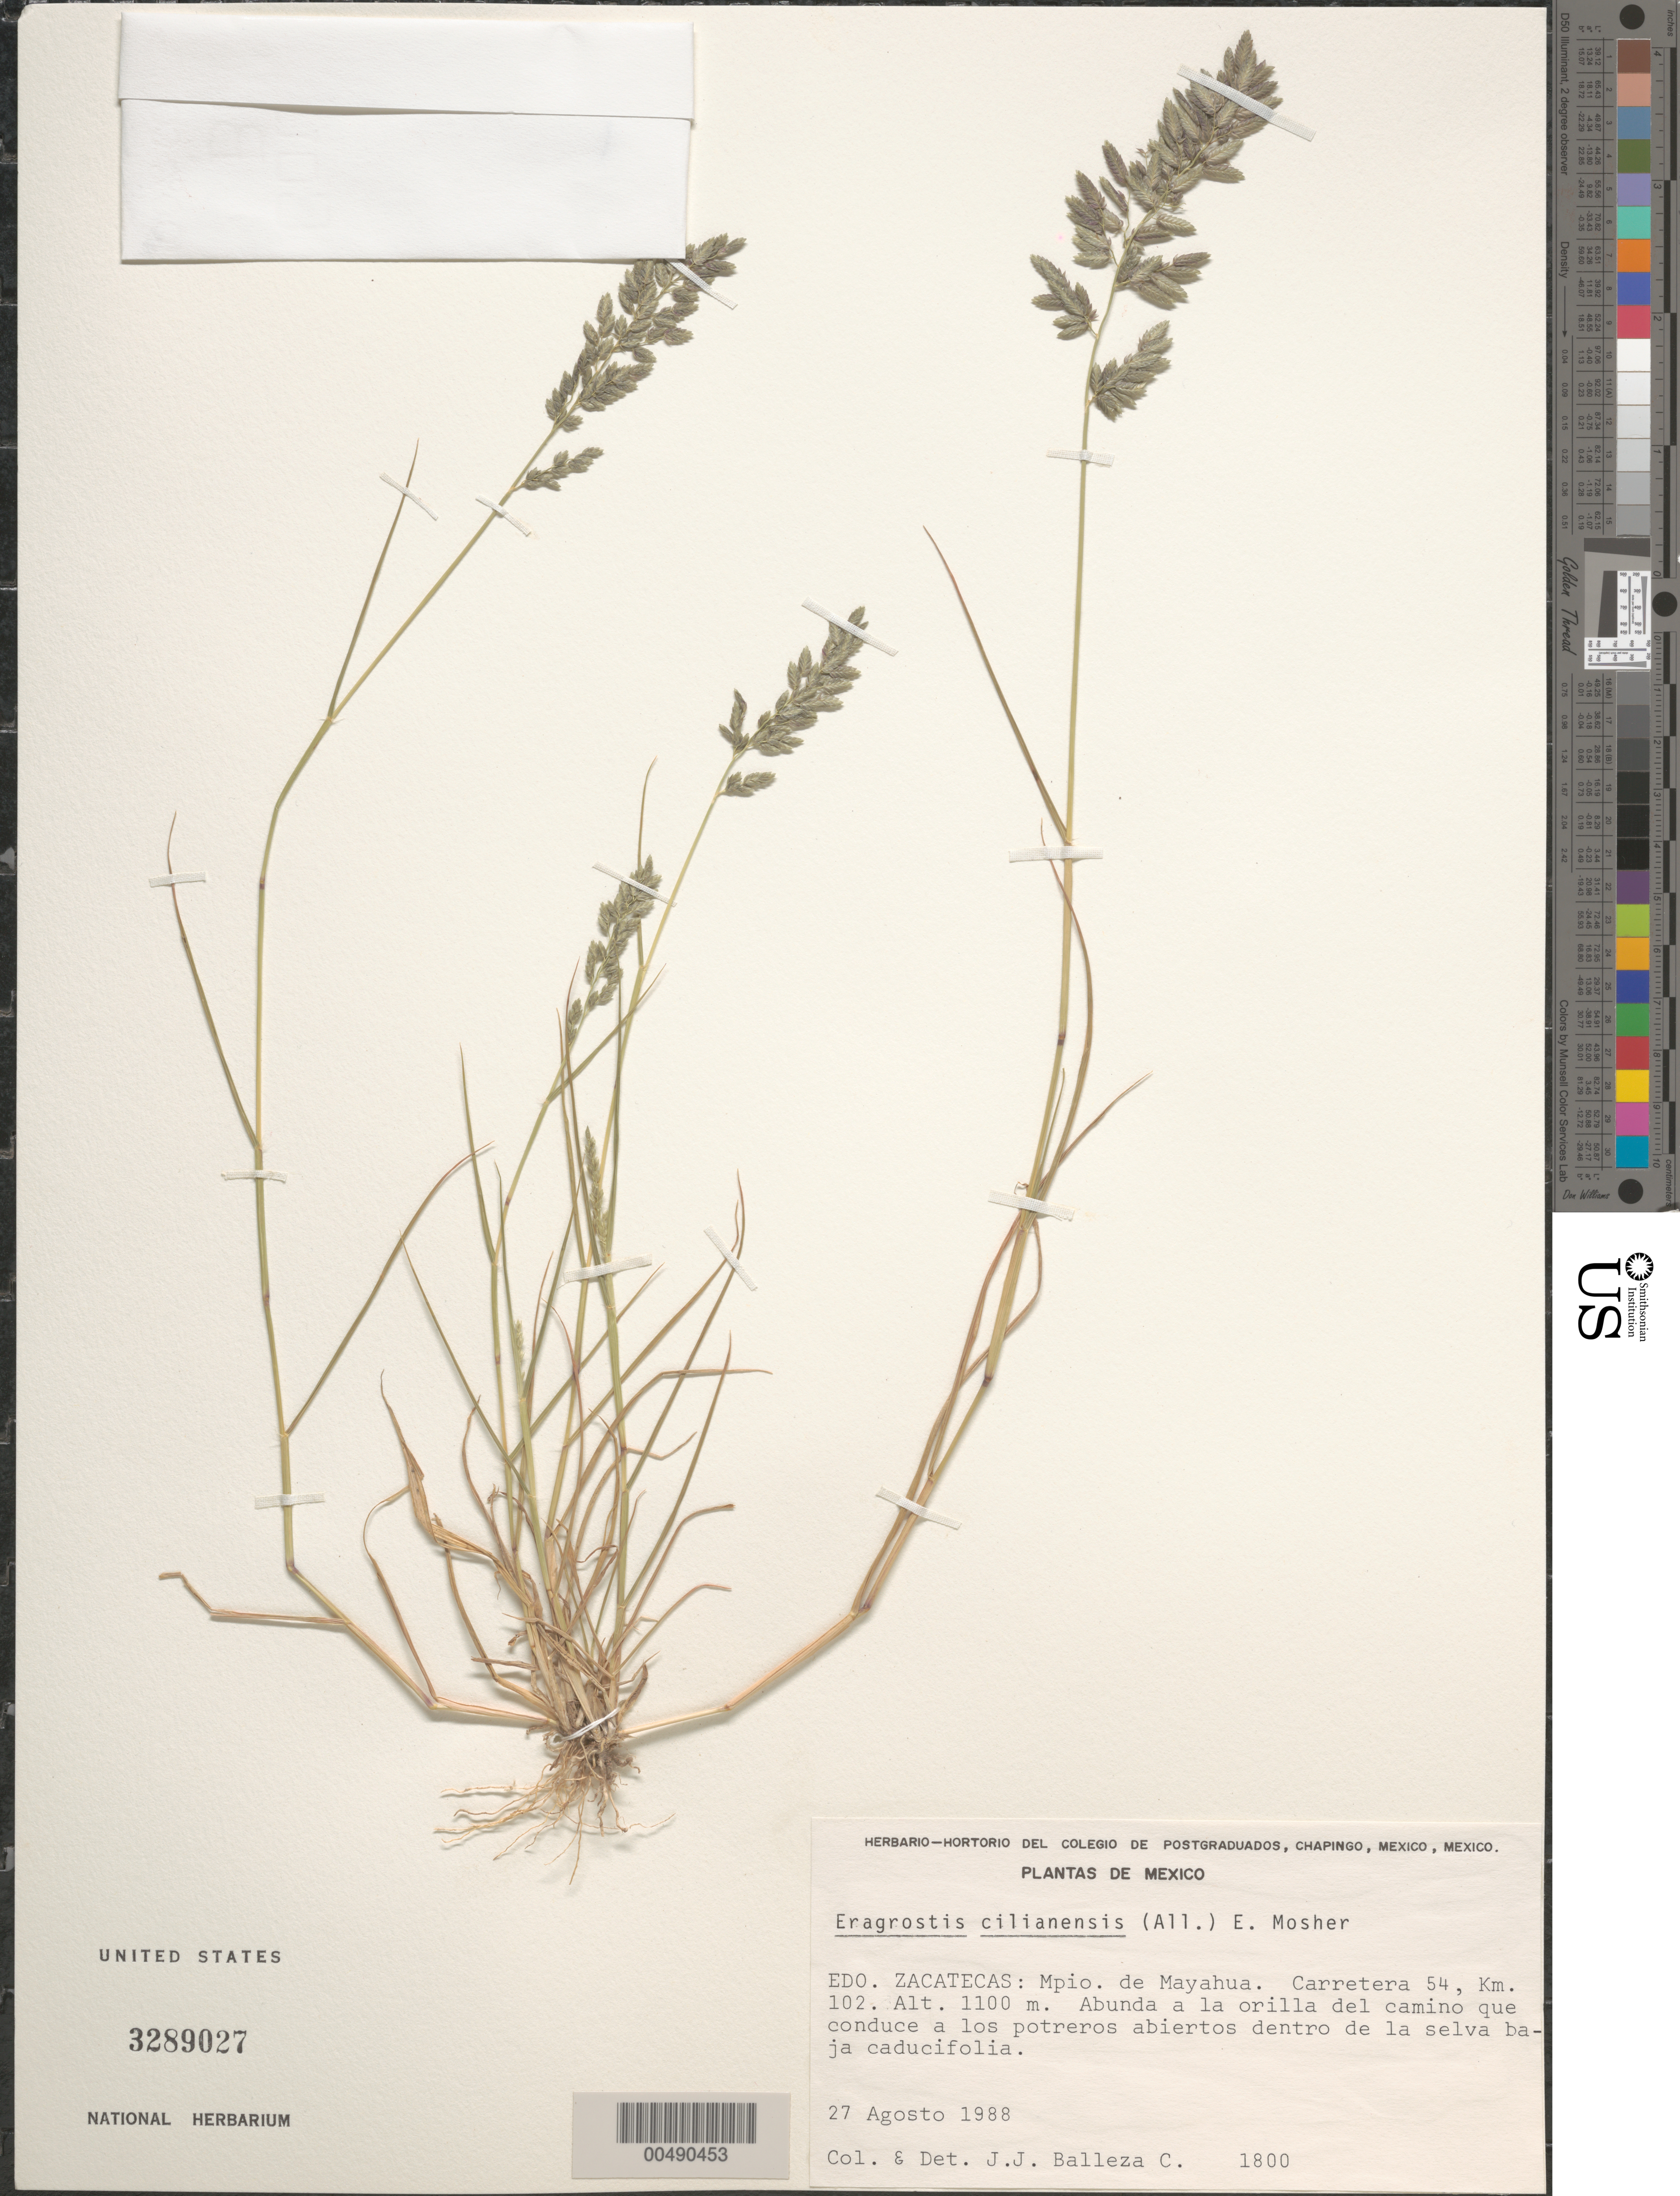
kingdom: Plantae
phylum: Tracheophyta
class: Liliopsida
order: Poales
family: Poaceae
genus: Eragrostis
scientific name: Eragrostis cilianensis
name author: (Bellardi) Vignolo ex Janch.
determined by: Balleza C., J. J.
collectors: J. J. Balleza C.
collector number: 1800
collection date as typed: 27 Aug 1988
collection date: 1988-08-27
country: Mexico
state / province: Zacatecas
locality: Mayahua Mun., Route 54, Km 102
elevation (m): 1100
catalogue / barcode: US 3289027